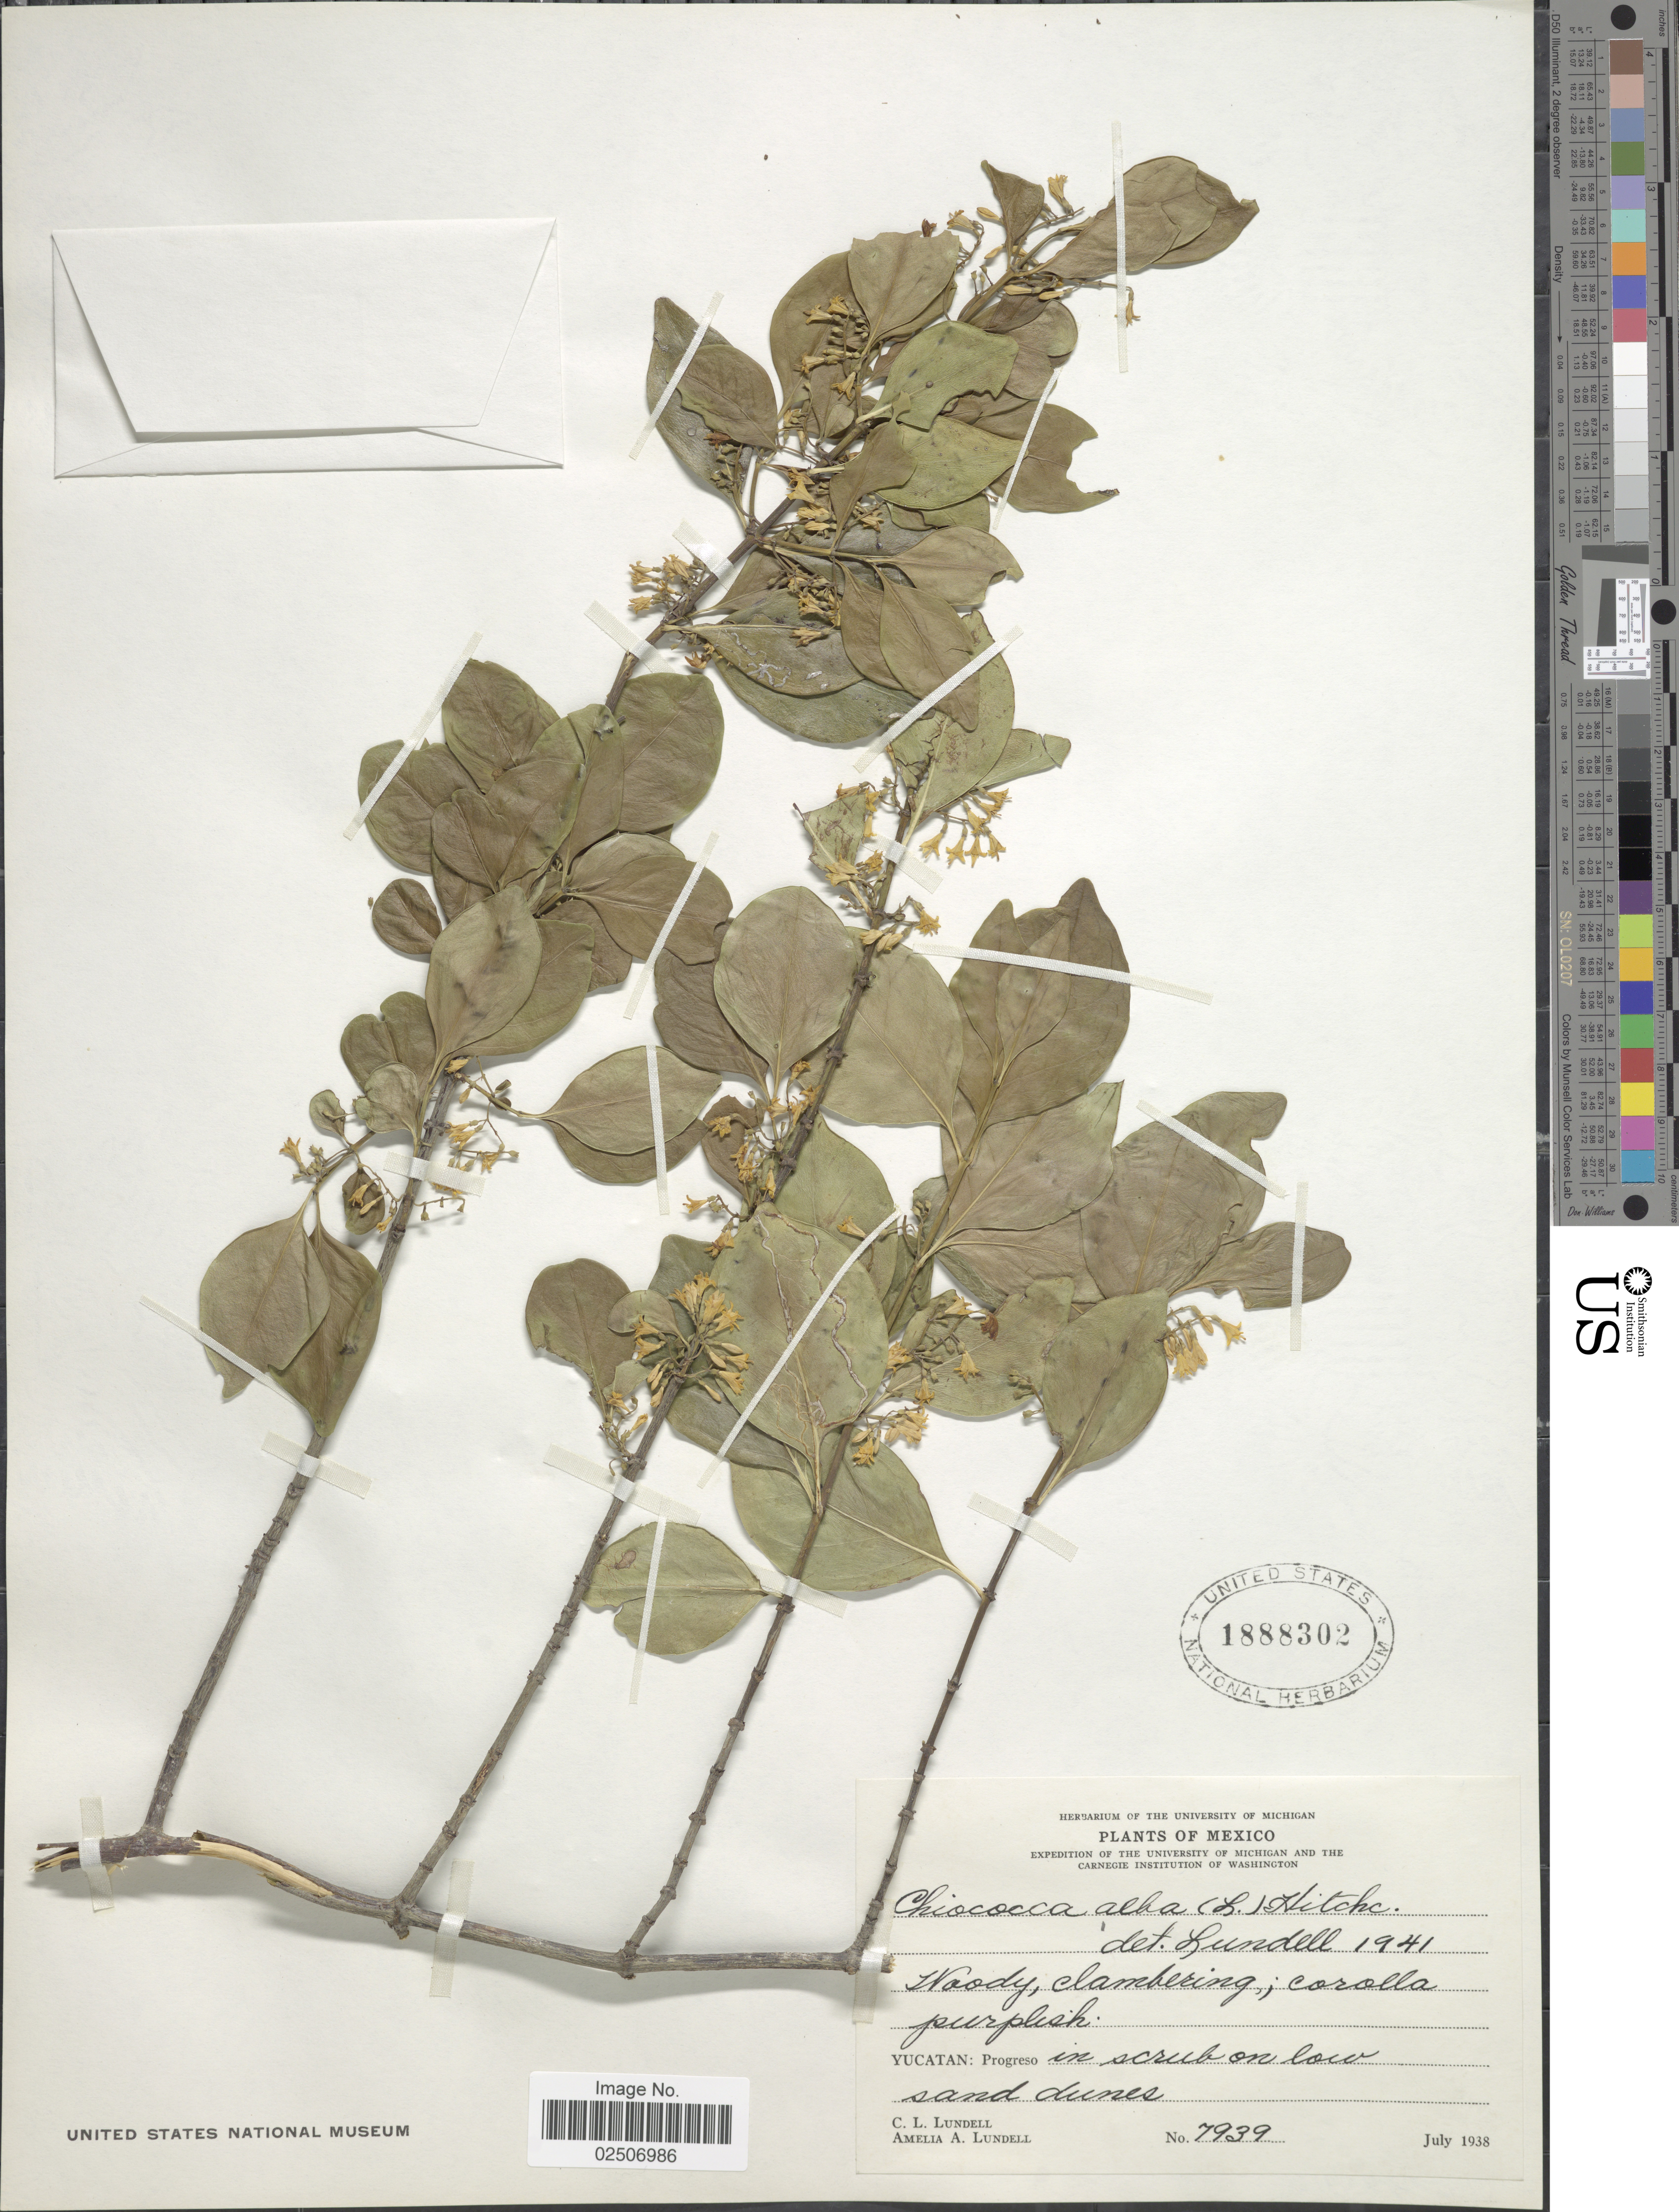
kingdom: Plantae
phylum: Tracheophyta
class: Magnoliopsida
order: Gentianales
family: Rubiaceae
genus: Chiococca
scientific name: Chiococca alba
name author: (L.) Hitchc.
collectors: C. L. Lundell & A. A. Lundell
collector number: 7939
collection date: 1938-07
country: Mexico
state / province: Yucatán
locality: Progreso in scrub on low sand dunes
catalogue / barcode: US 1888302